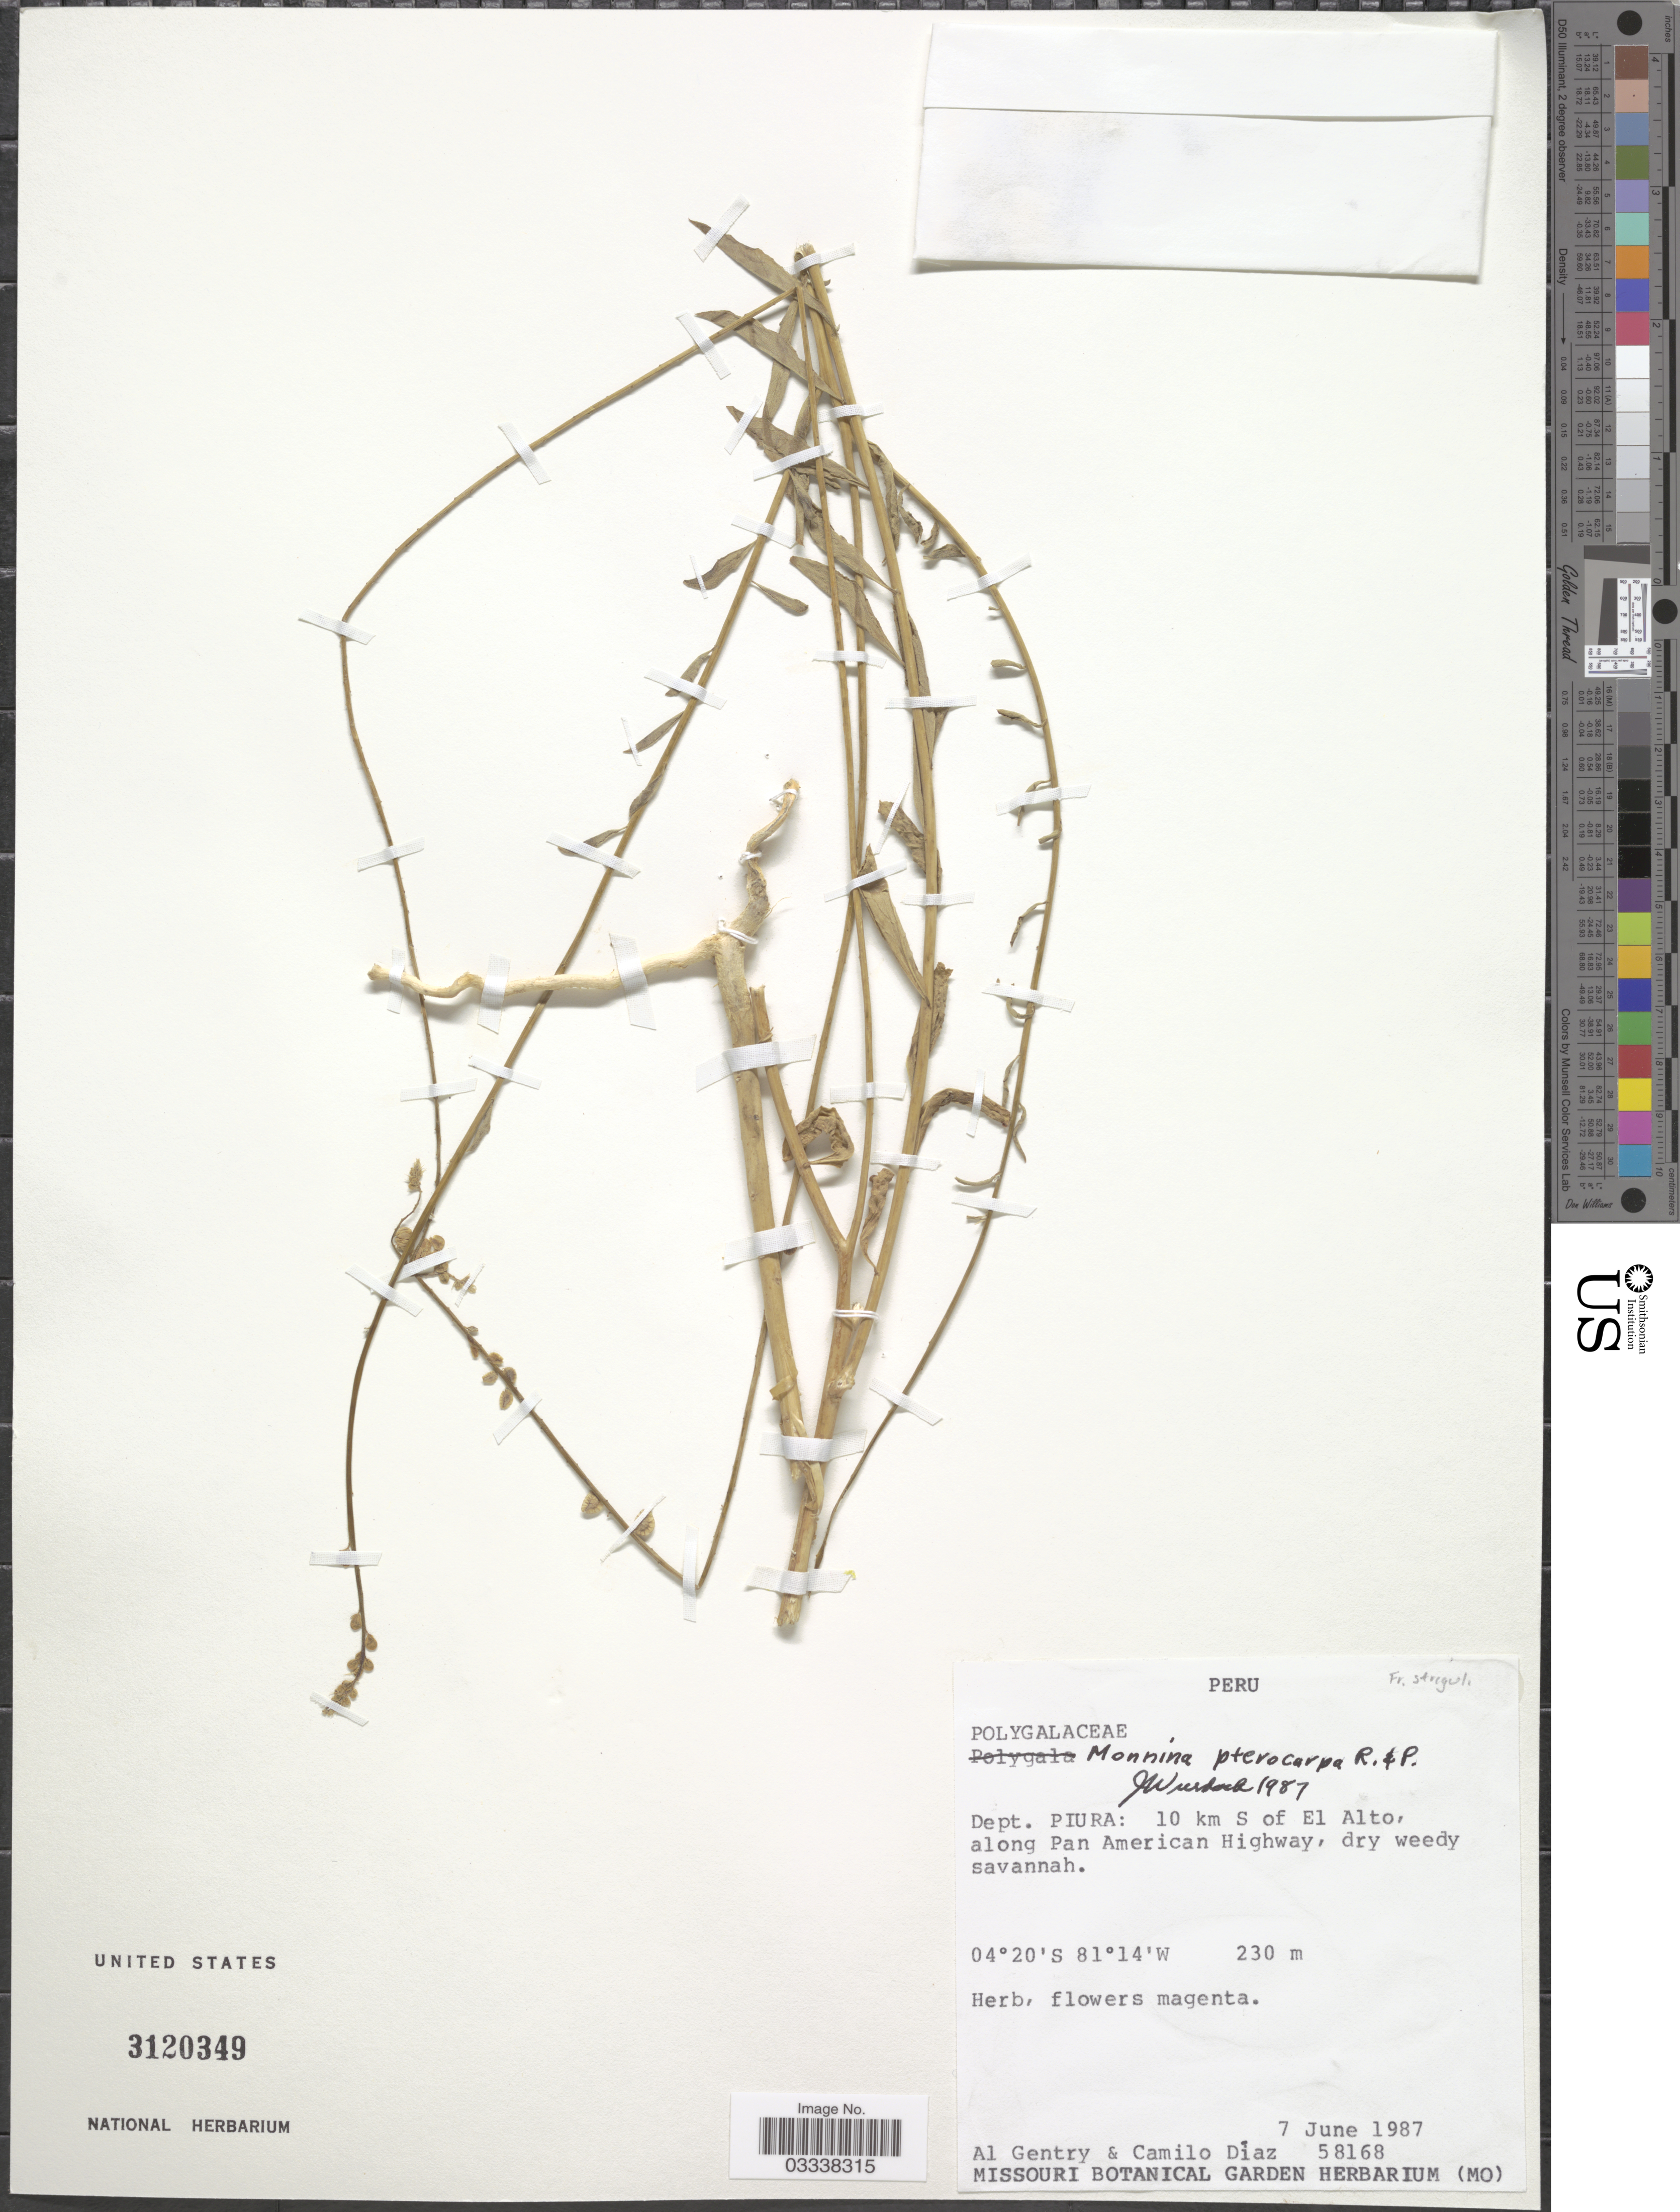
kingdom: Plantae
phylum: Tracheophyta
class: Magnoliopsida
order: Fabales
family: Polygalaceae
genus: Monnina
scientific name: Monnina pterocarpa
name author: Ruiz & Pav.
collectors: A. H. Gentry & C. Díaz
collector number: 58168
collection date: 1987-06-07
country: Peru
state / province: Piura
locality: Dept. Piura: 10 km S of El Alto, along Pan American Highway.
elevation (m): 230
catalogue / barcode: US 3120349